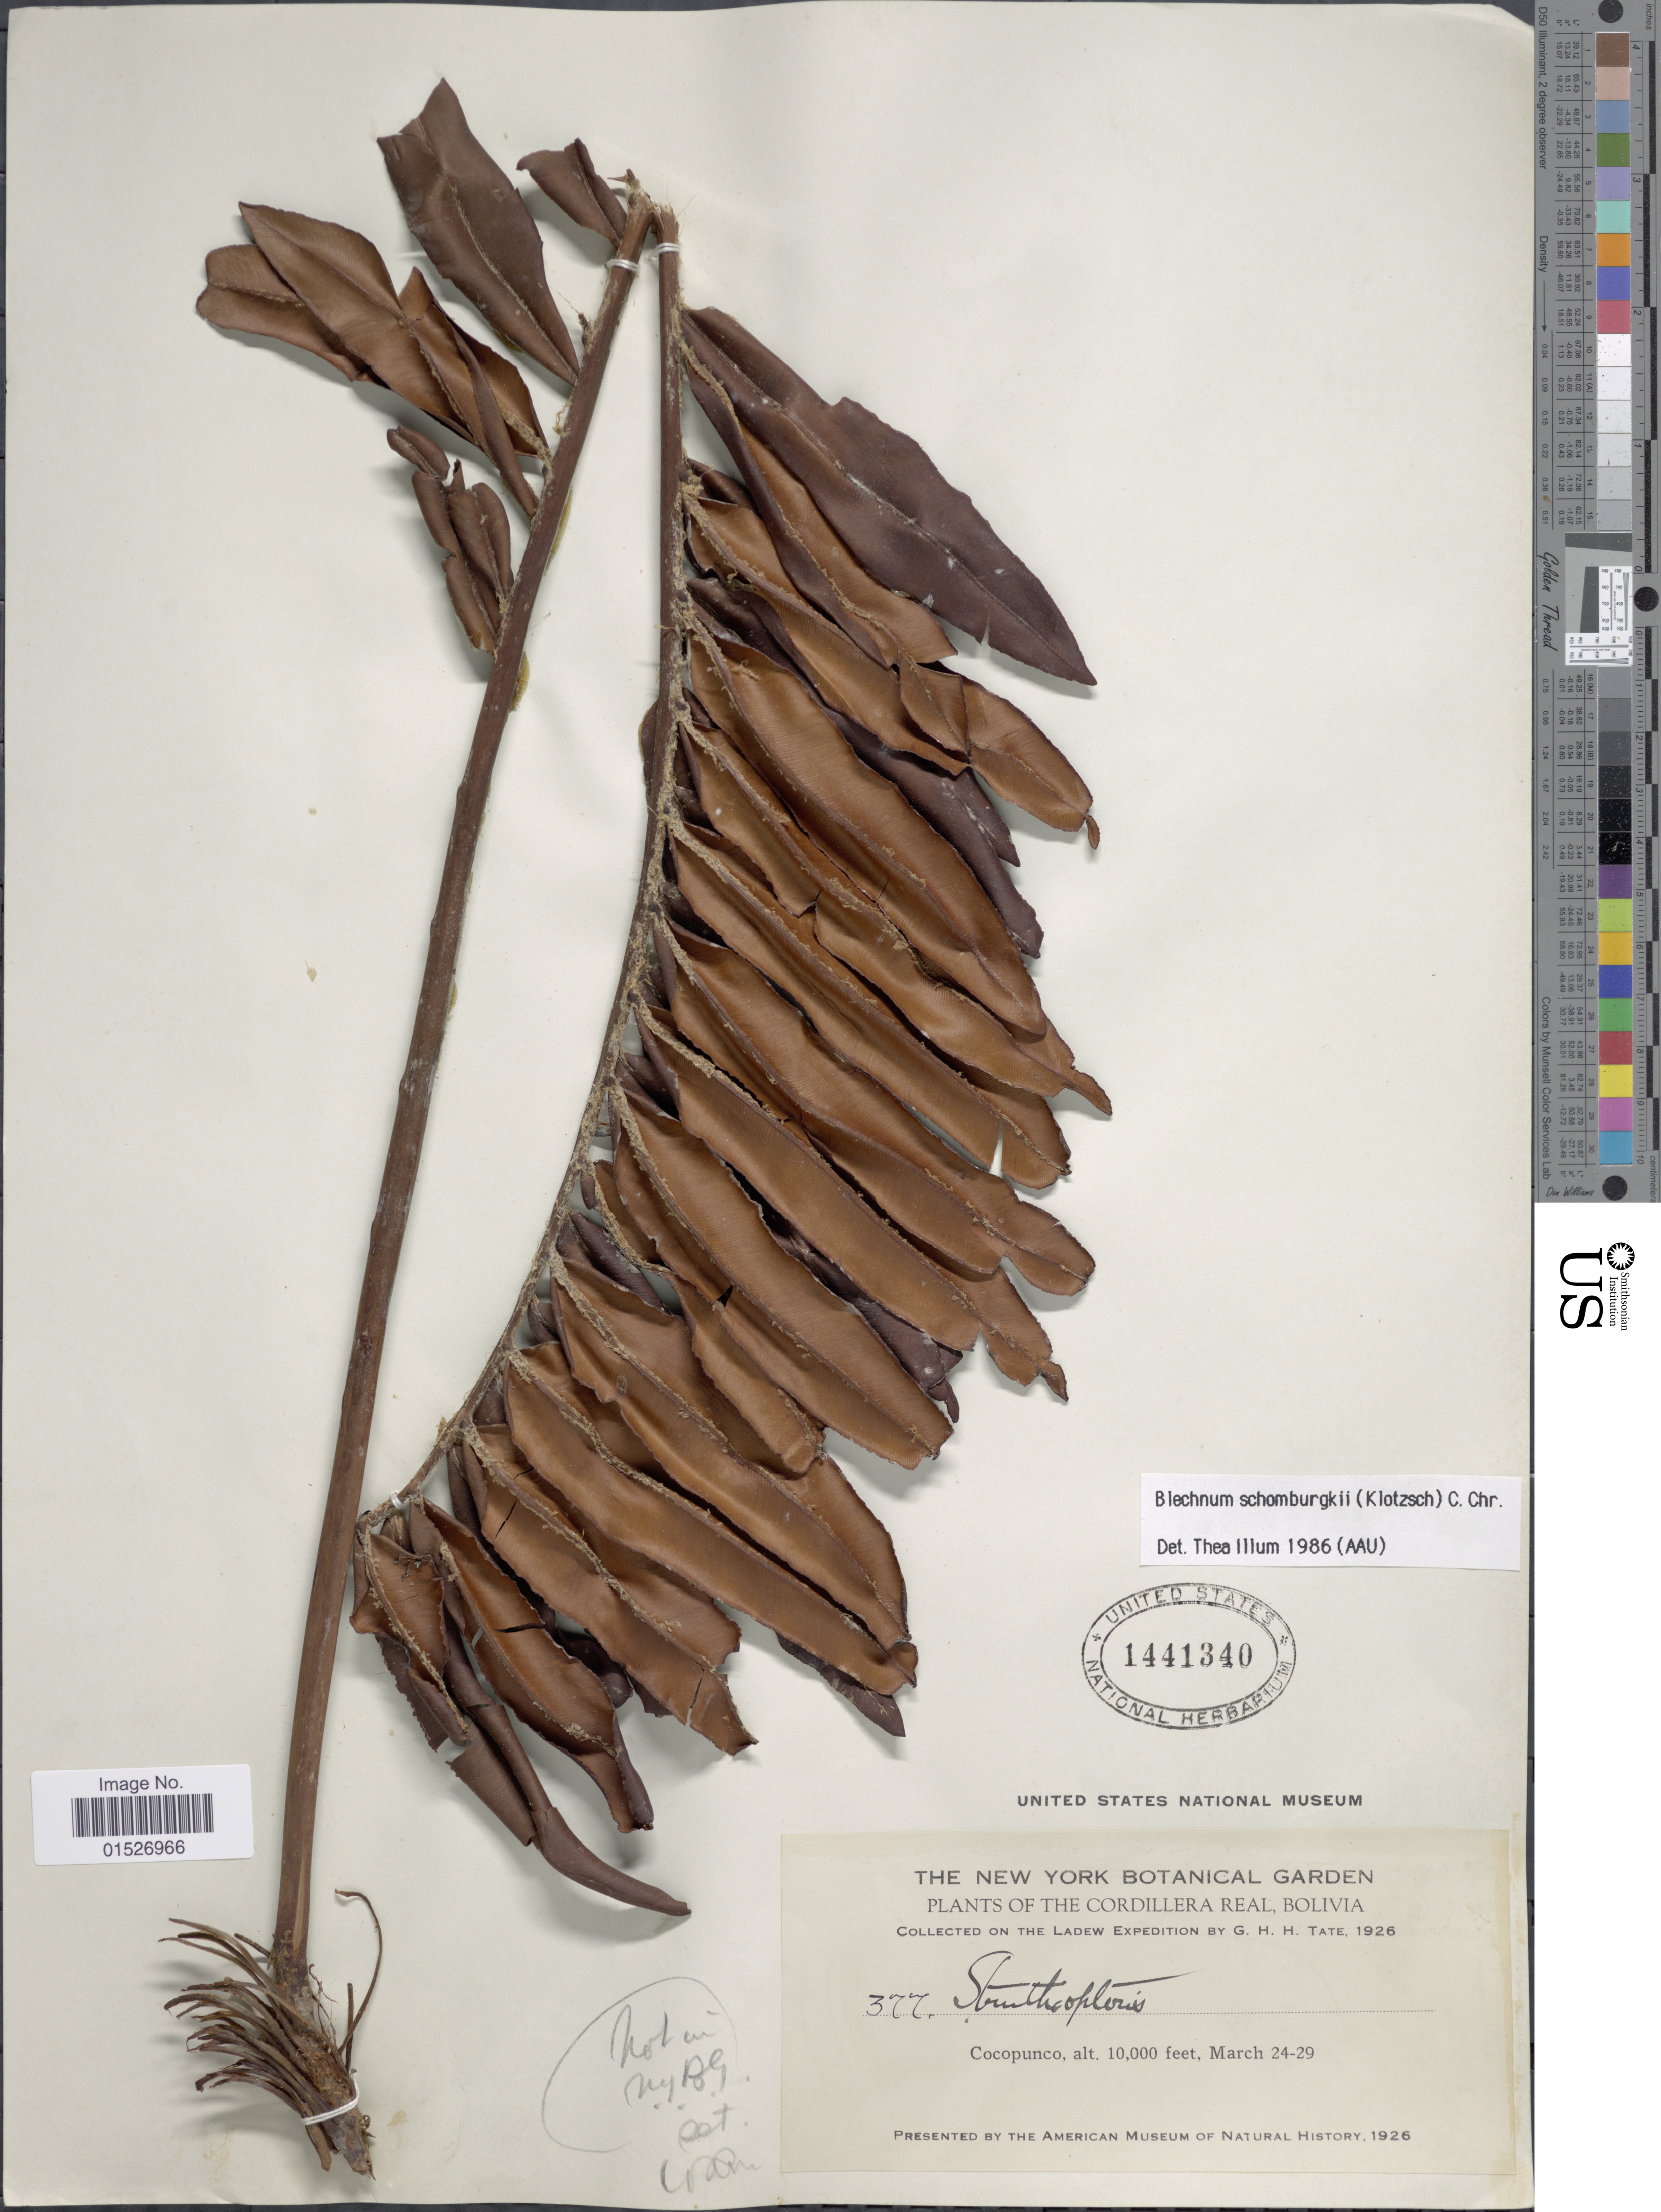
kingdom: Plantae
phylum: Tracheophyta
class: Polypodiopsida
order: Polypodiales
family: Blechnaceae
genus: Blechnum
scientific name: Blechnum schomburgkii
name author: (Klotzsch) C. Chr.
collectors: H. Tate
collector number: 377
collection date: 1926-03-24/1926-03-29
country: Bolivia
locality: Cordillera real, Bolivia. Cocopunco.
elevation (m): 3048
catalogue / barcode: US 1441340